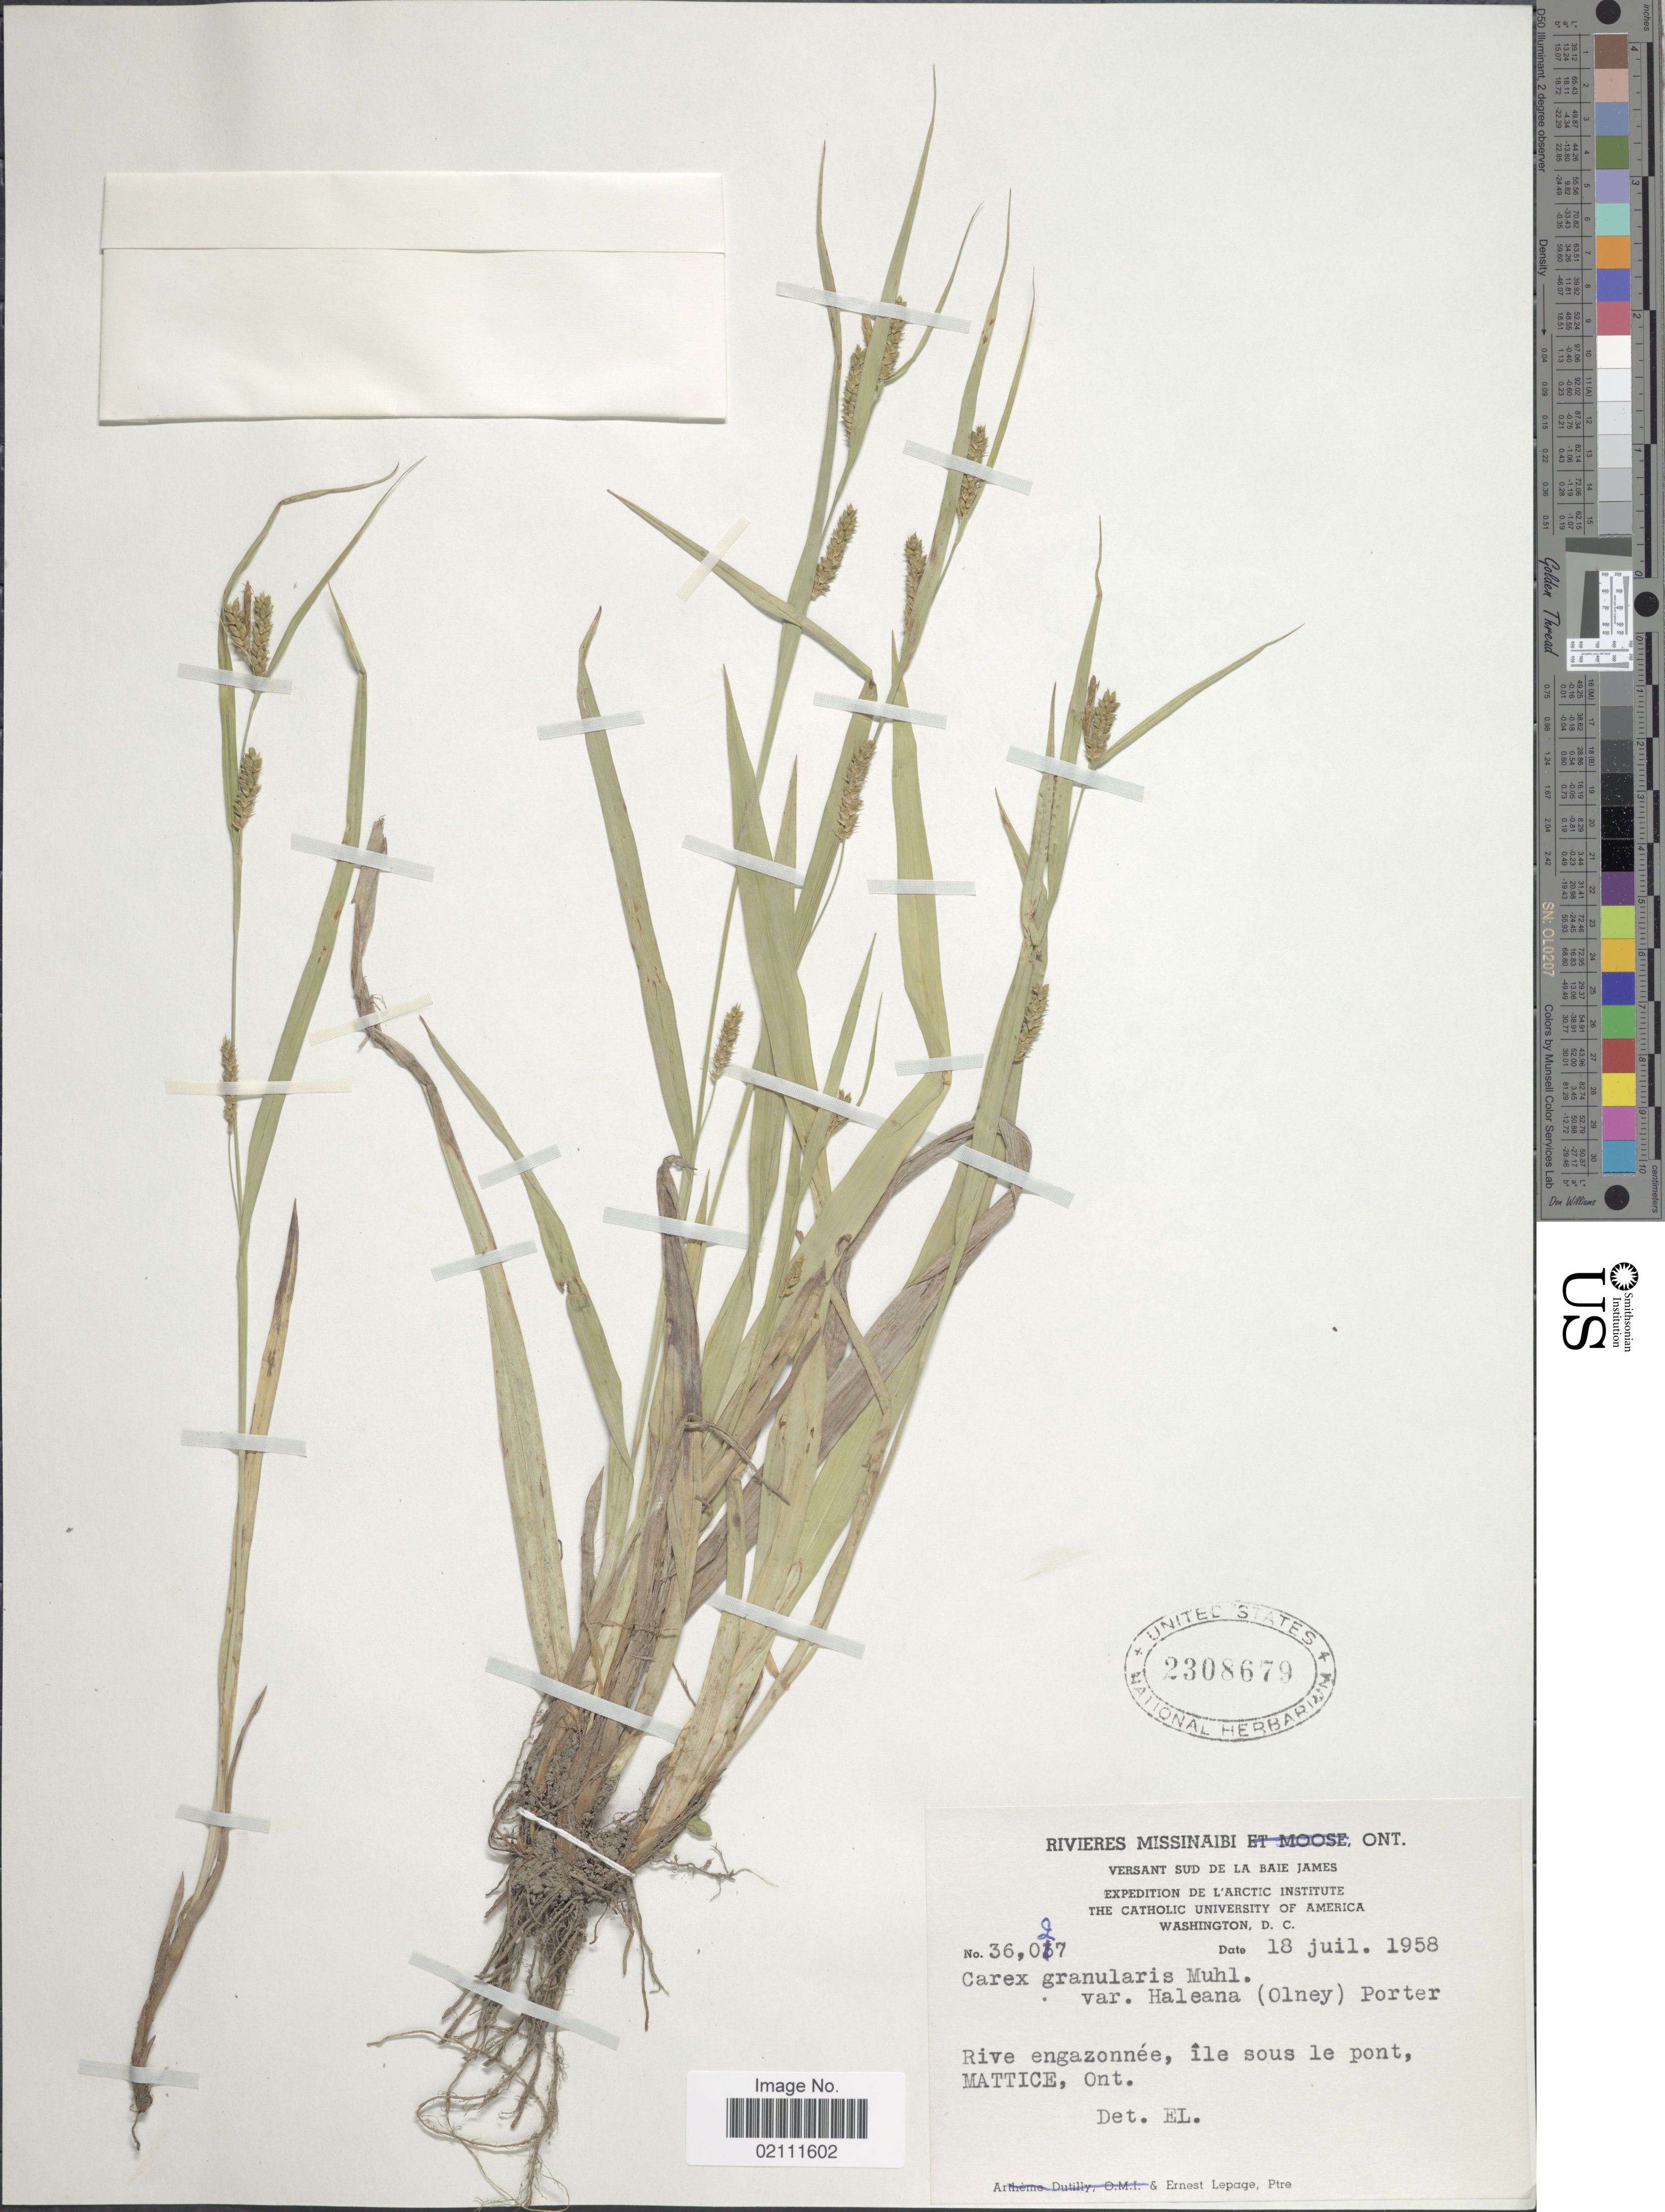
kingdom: Plantae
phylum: Tracheophyta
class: Liliopsida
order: Poales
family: Cyperaceae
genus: Carex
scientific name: Carex granularis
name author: Muhl. ex Willd.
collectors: E. Lepage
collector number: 36027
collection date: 1958-07-18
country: Canada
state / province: Ontario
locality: Rivieres Missinaibi, versant sud de la Baie James, de L'Arctic, Rive engazonnee, ile sous le pont, Mattice.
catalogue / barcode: US 2308679